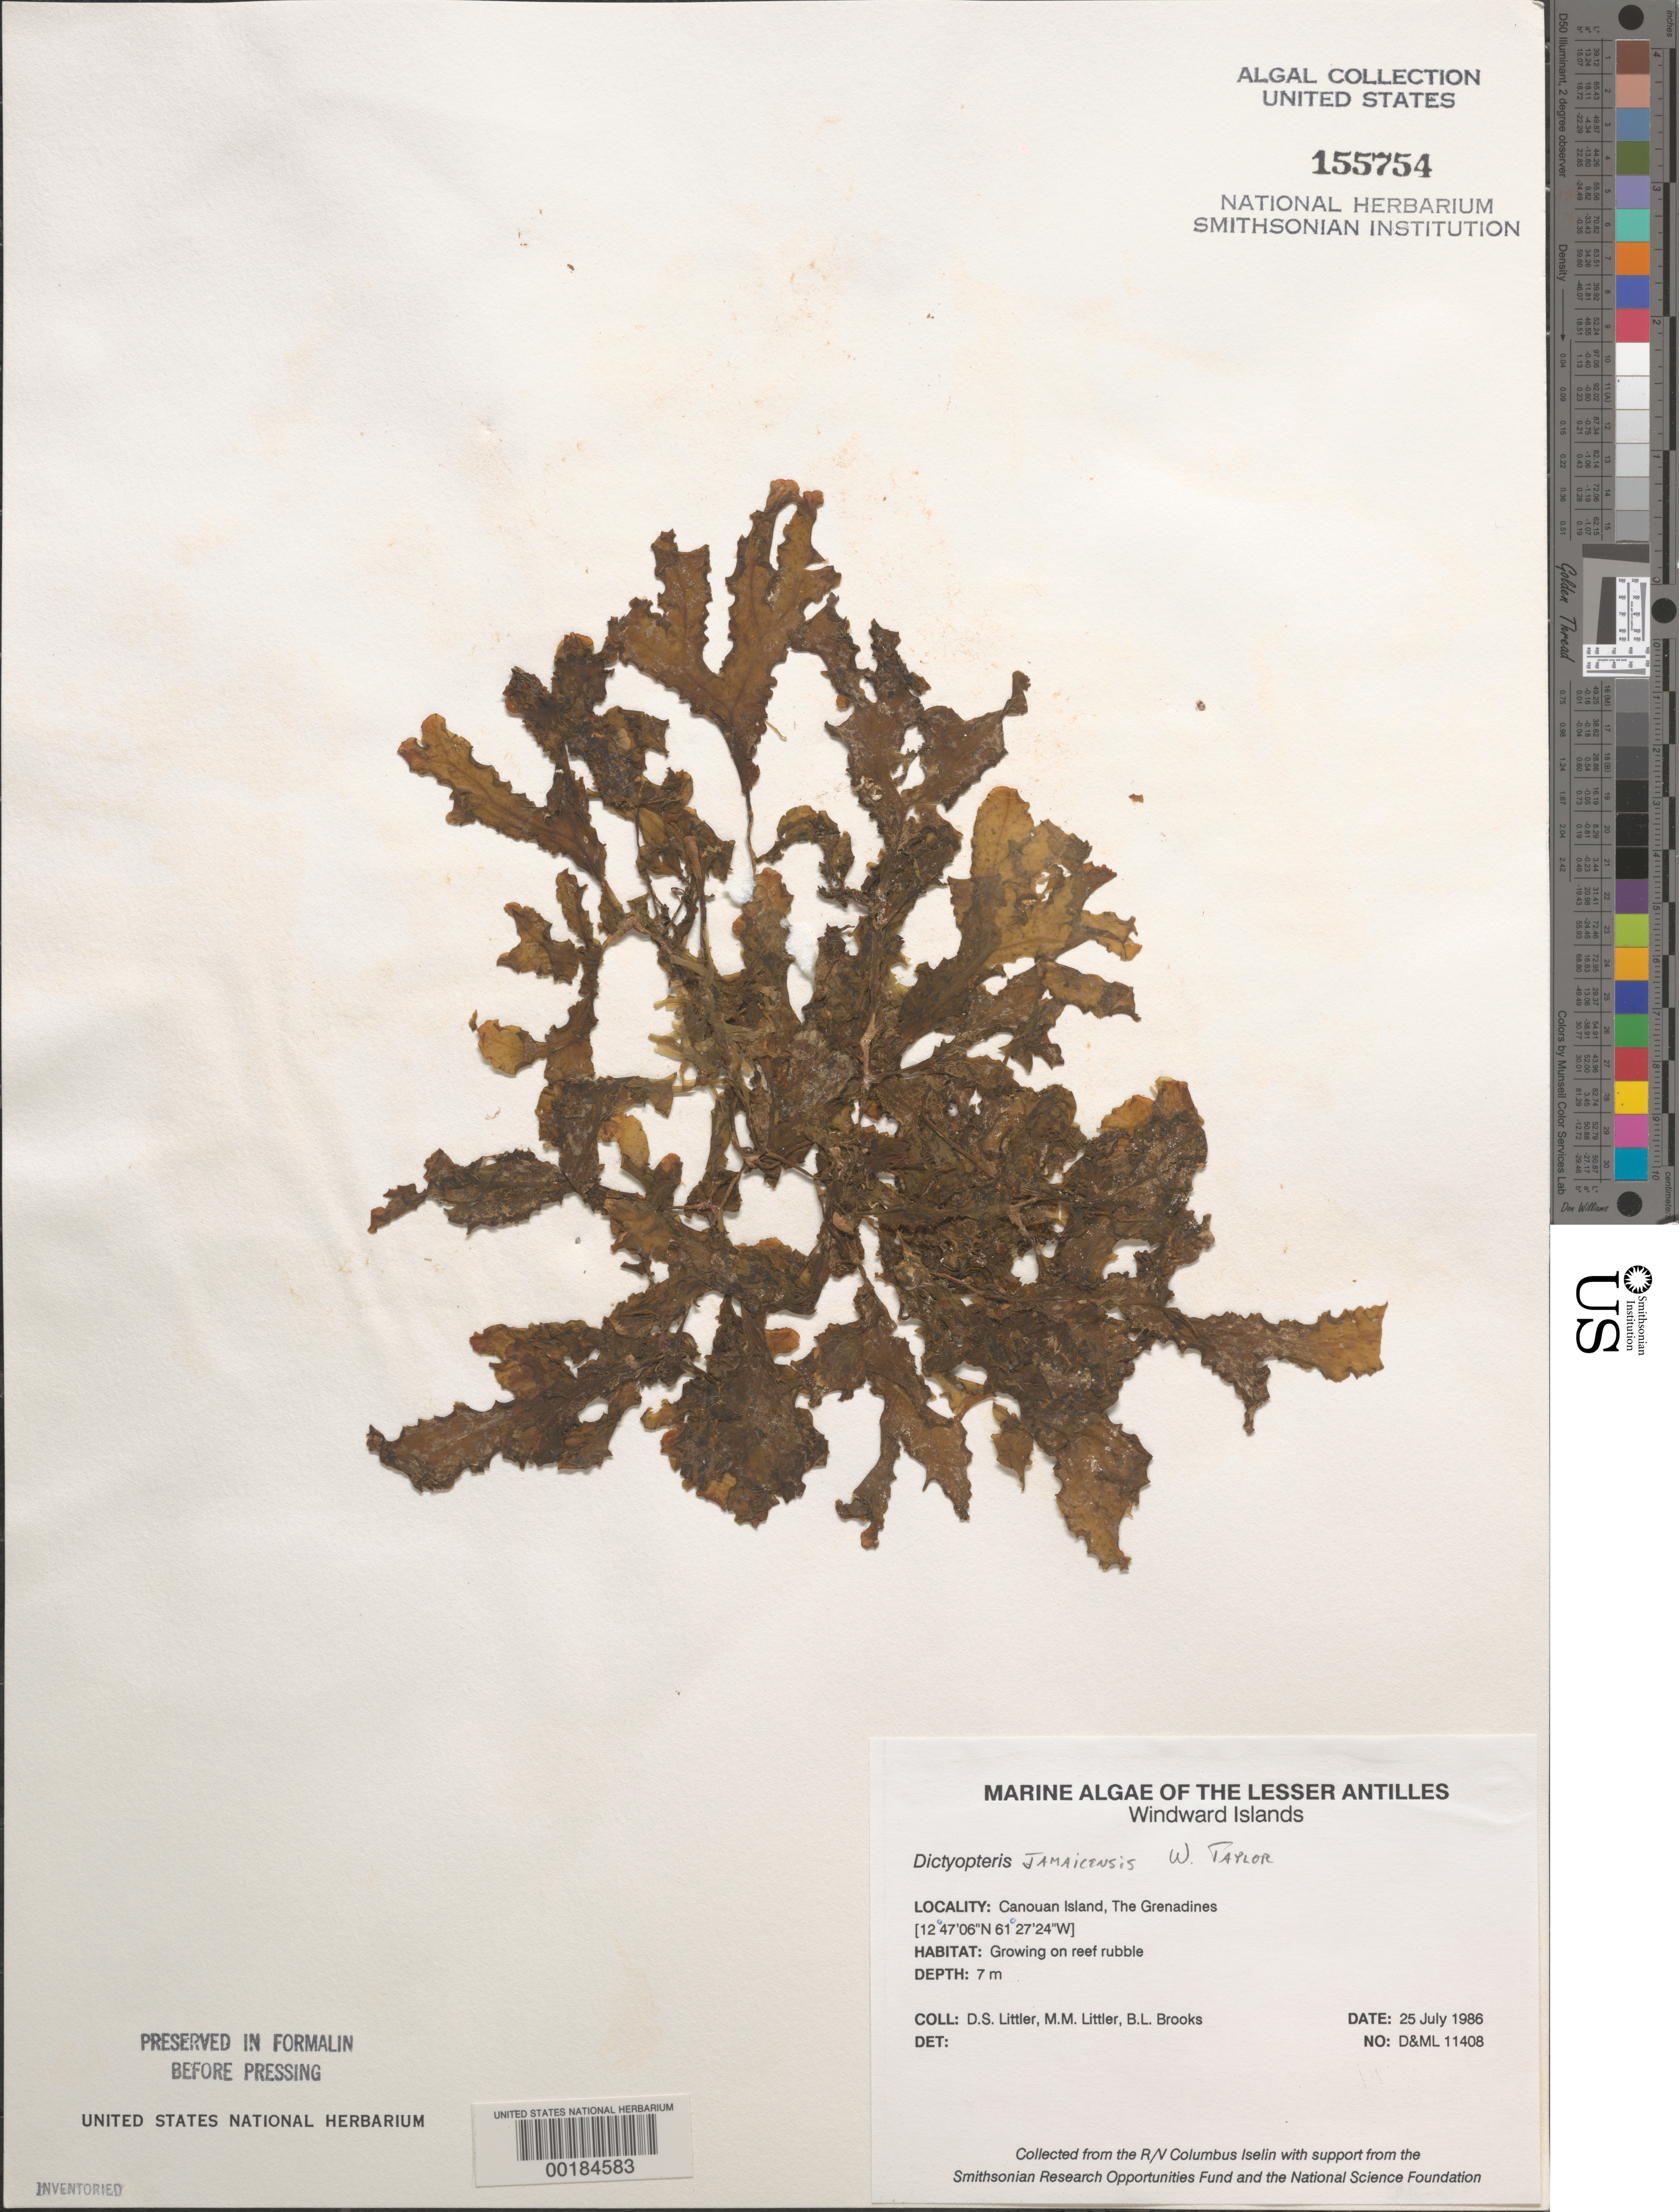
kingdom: Chromista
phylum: Ochrophyta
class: Phaeophyceae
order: Dictyotales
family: Dictyotaceae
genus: Dictyopteris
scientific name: Dictyopteris jamaicensis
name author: W.R. Taylor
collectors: D. S. Littler, M. M. Littler & B. Brooks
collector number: D&ML 11408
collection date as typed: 25 Jul 1986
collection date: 1986-07-25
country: St. Vincent - Grenadines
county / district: Grenadines Parish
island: Canouan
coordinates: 12 47' 06" N, 61 27' 24" W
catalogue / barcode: US 155754